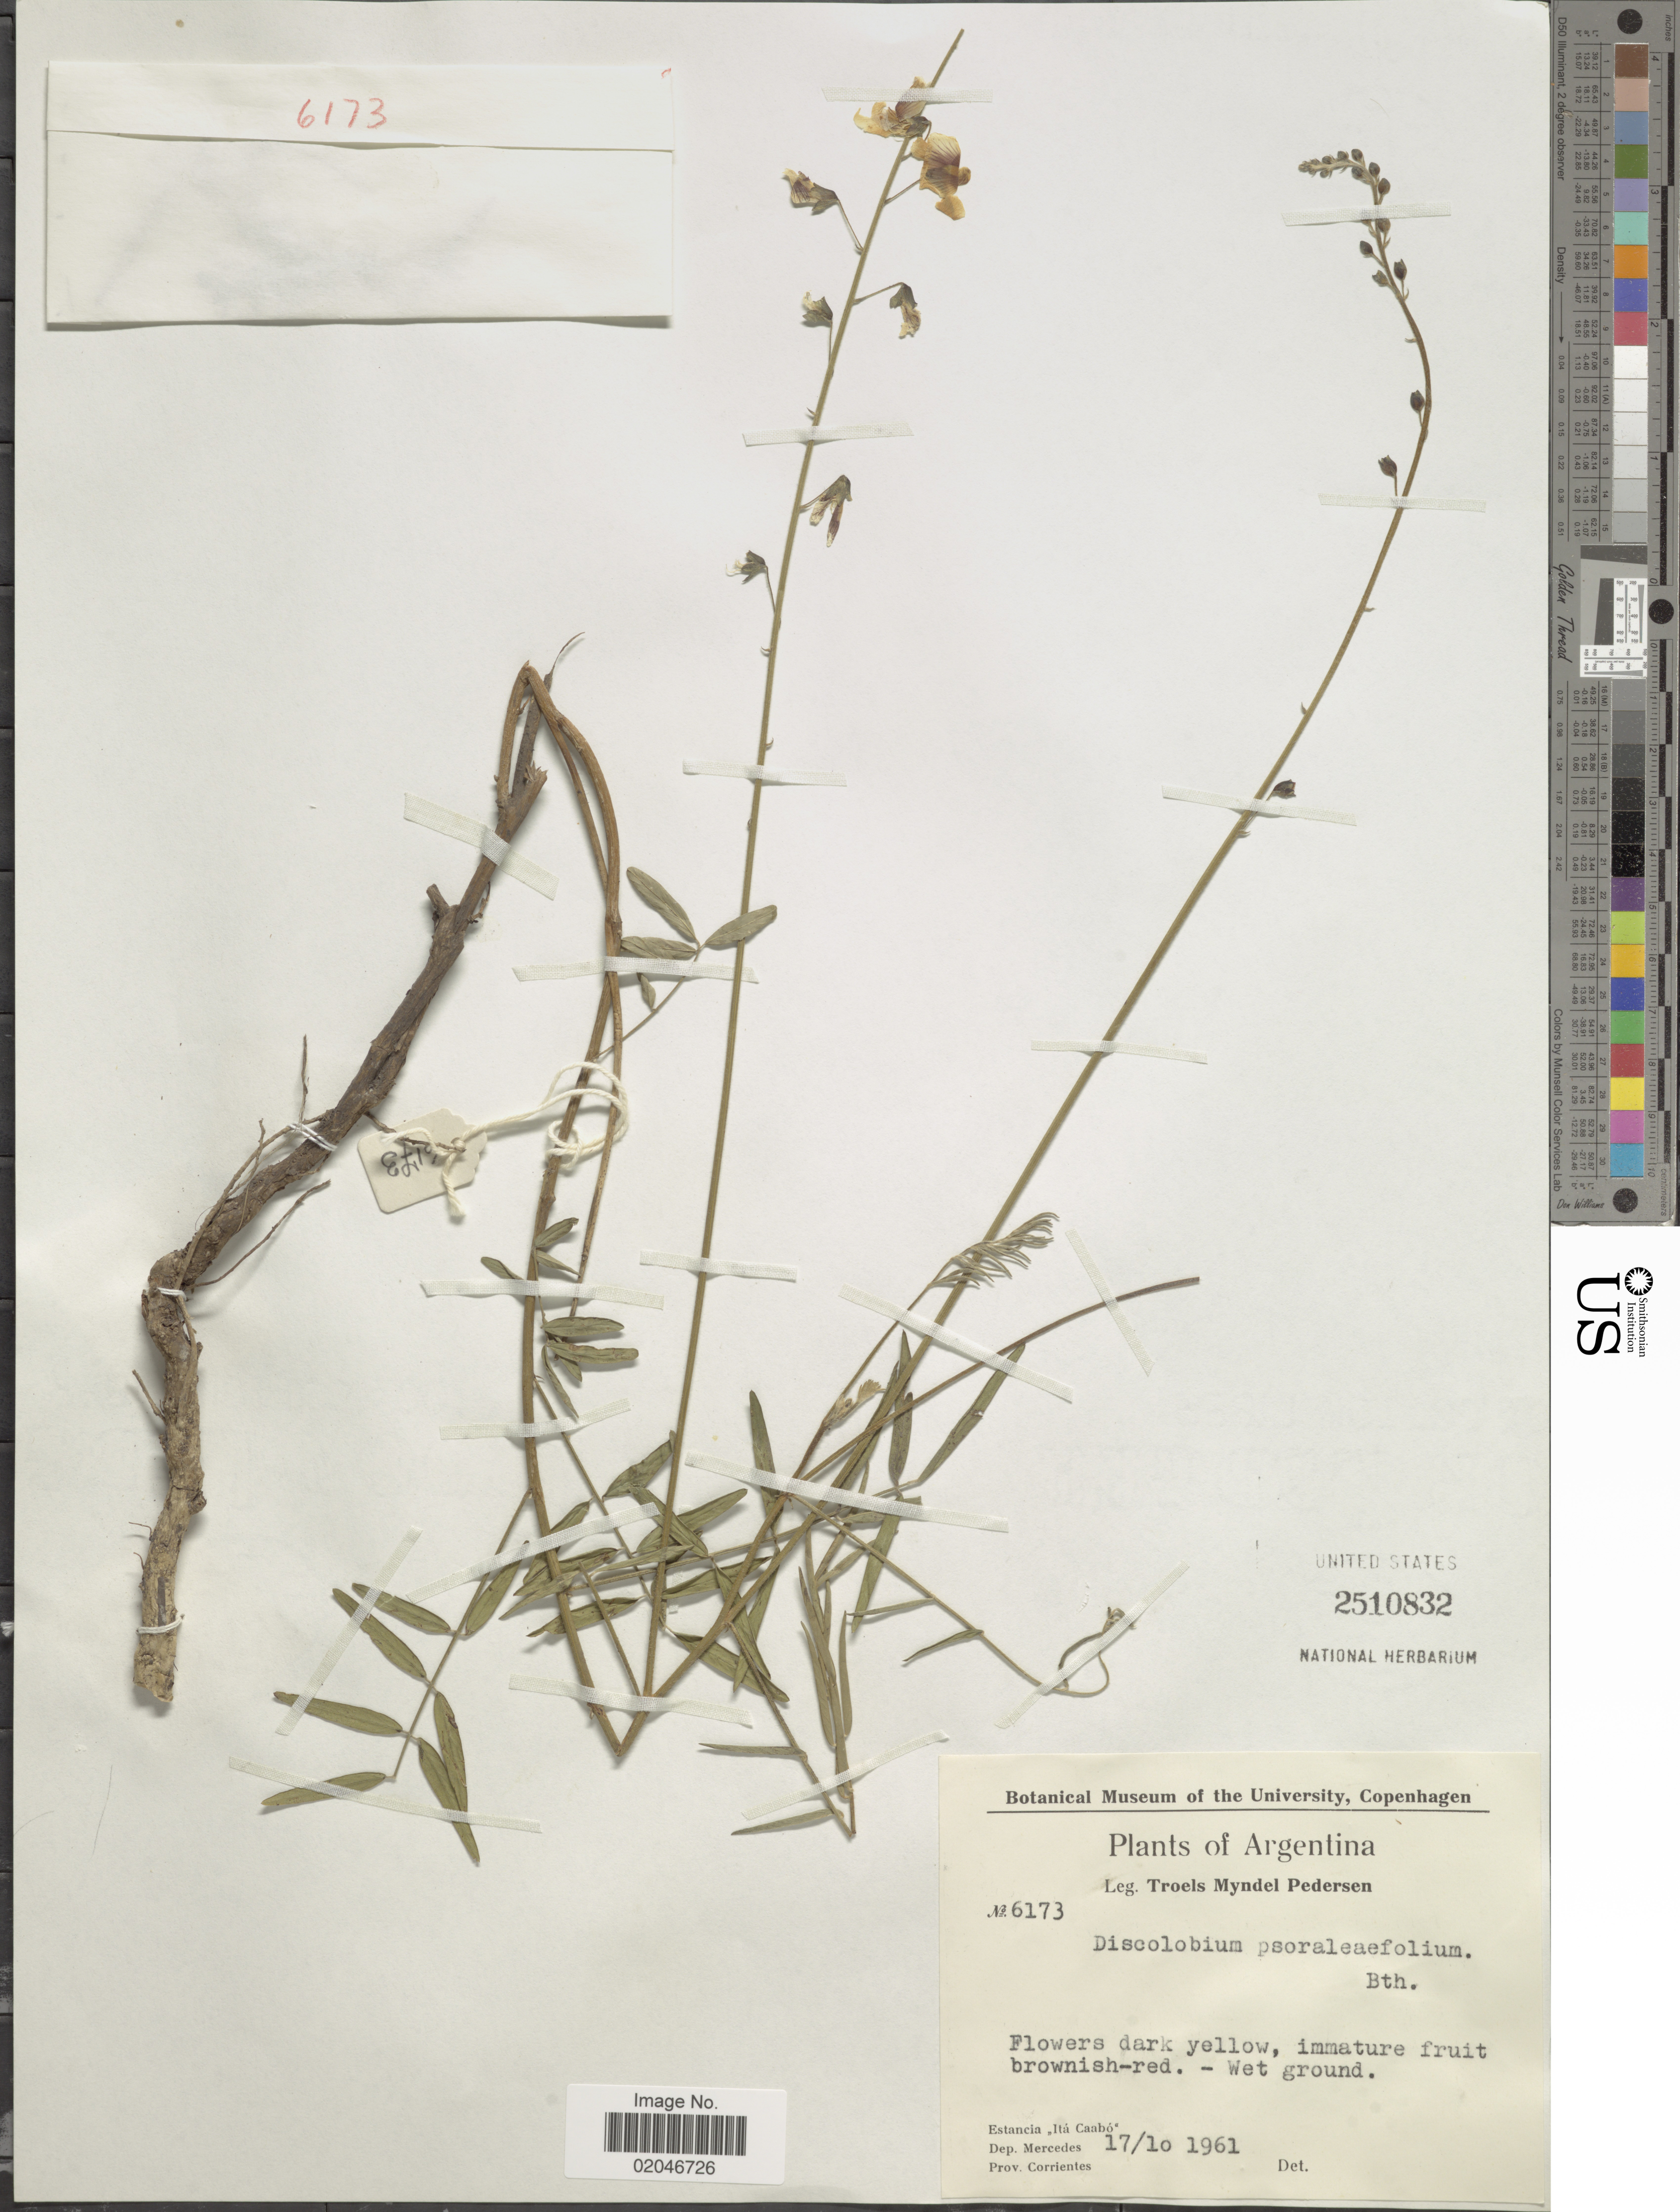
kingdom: Plantae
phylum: Tracheophyta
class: Magnoliopsida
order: Fabales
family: Fabaceae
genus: Discolobium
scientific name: Discolobium psoraleifolium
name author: Benth.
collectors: T. Pederson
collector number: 6173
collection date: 1961-10-17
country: Argentina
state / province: Corrientes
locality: Estancia ,,Itá Caabó', Dep. Mercedes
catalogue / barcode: US 2510832